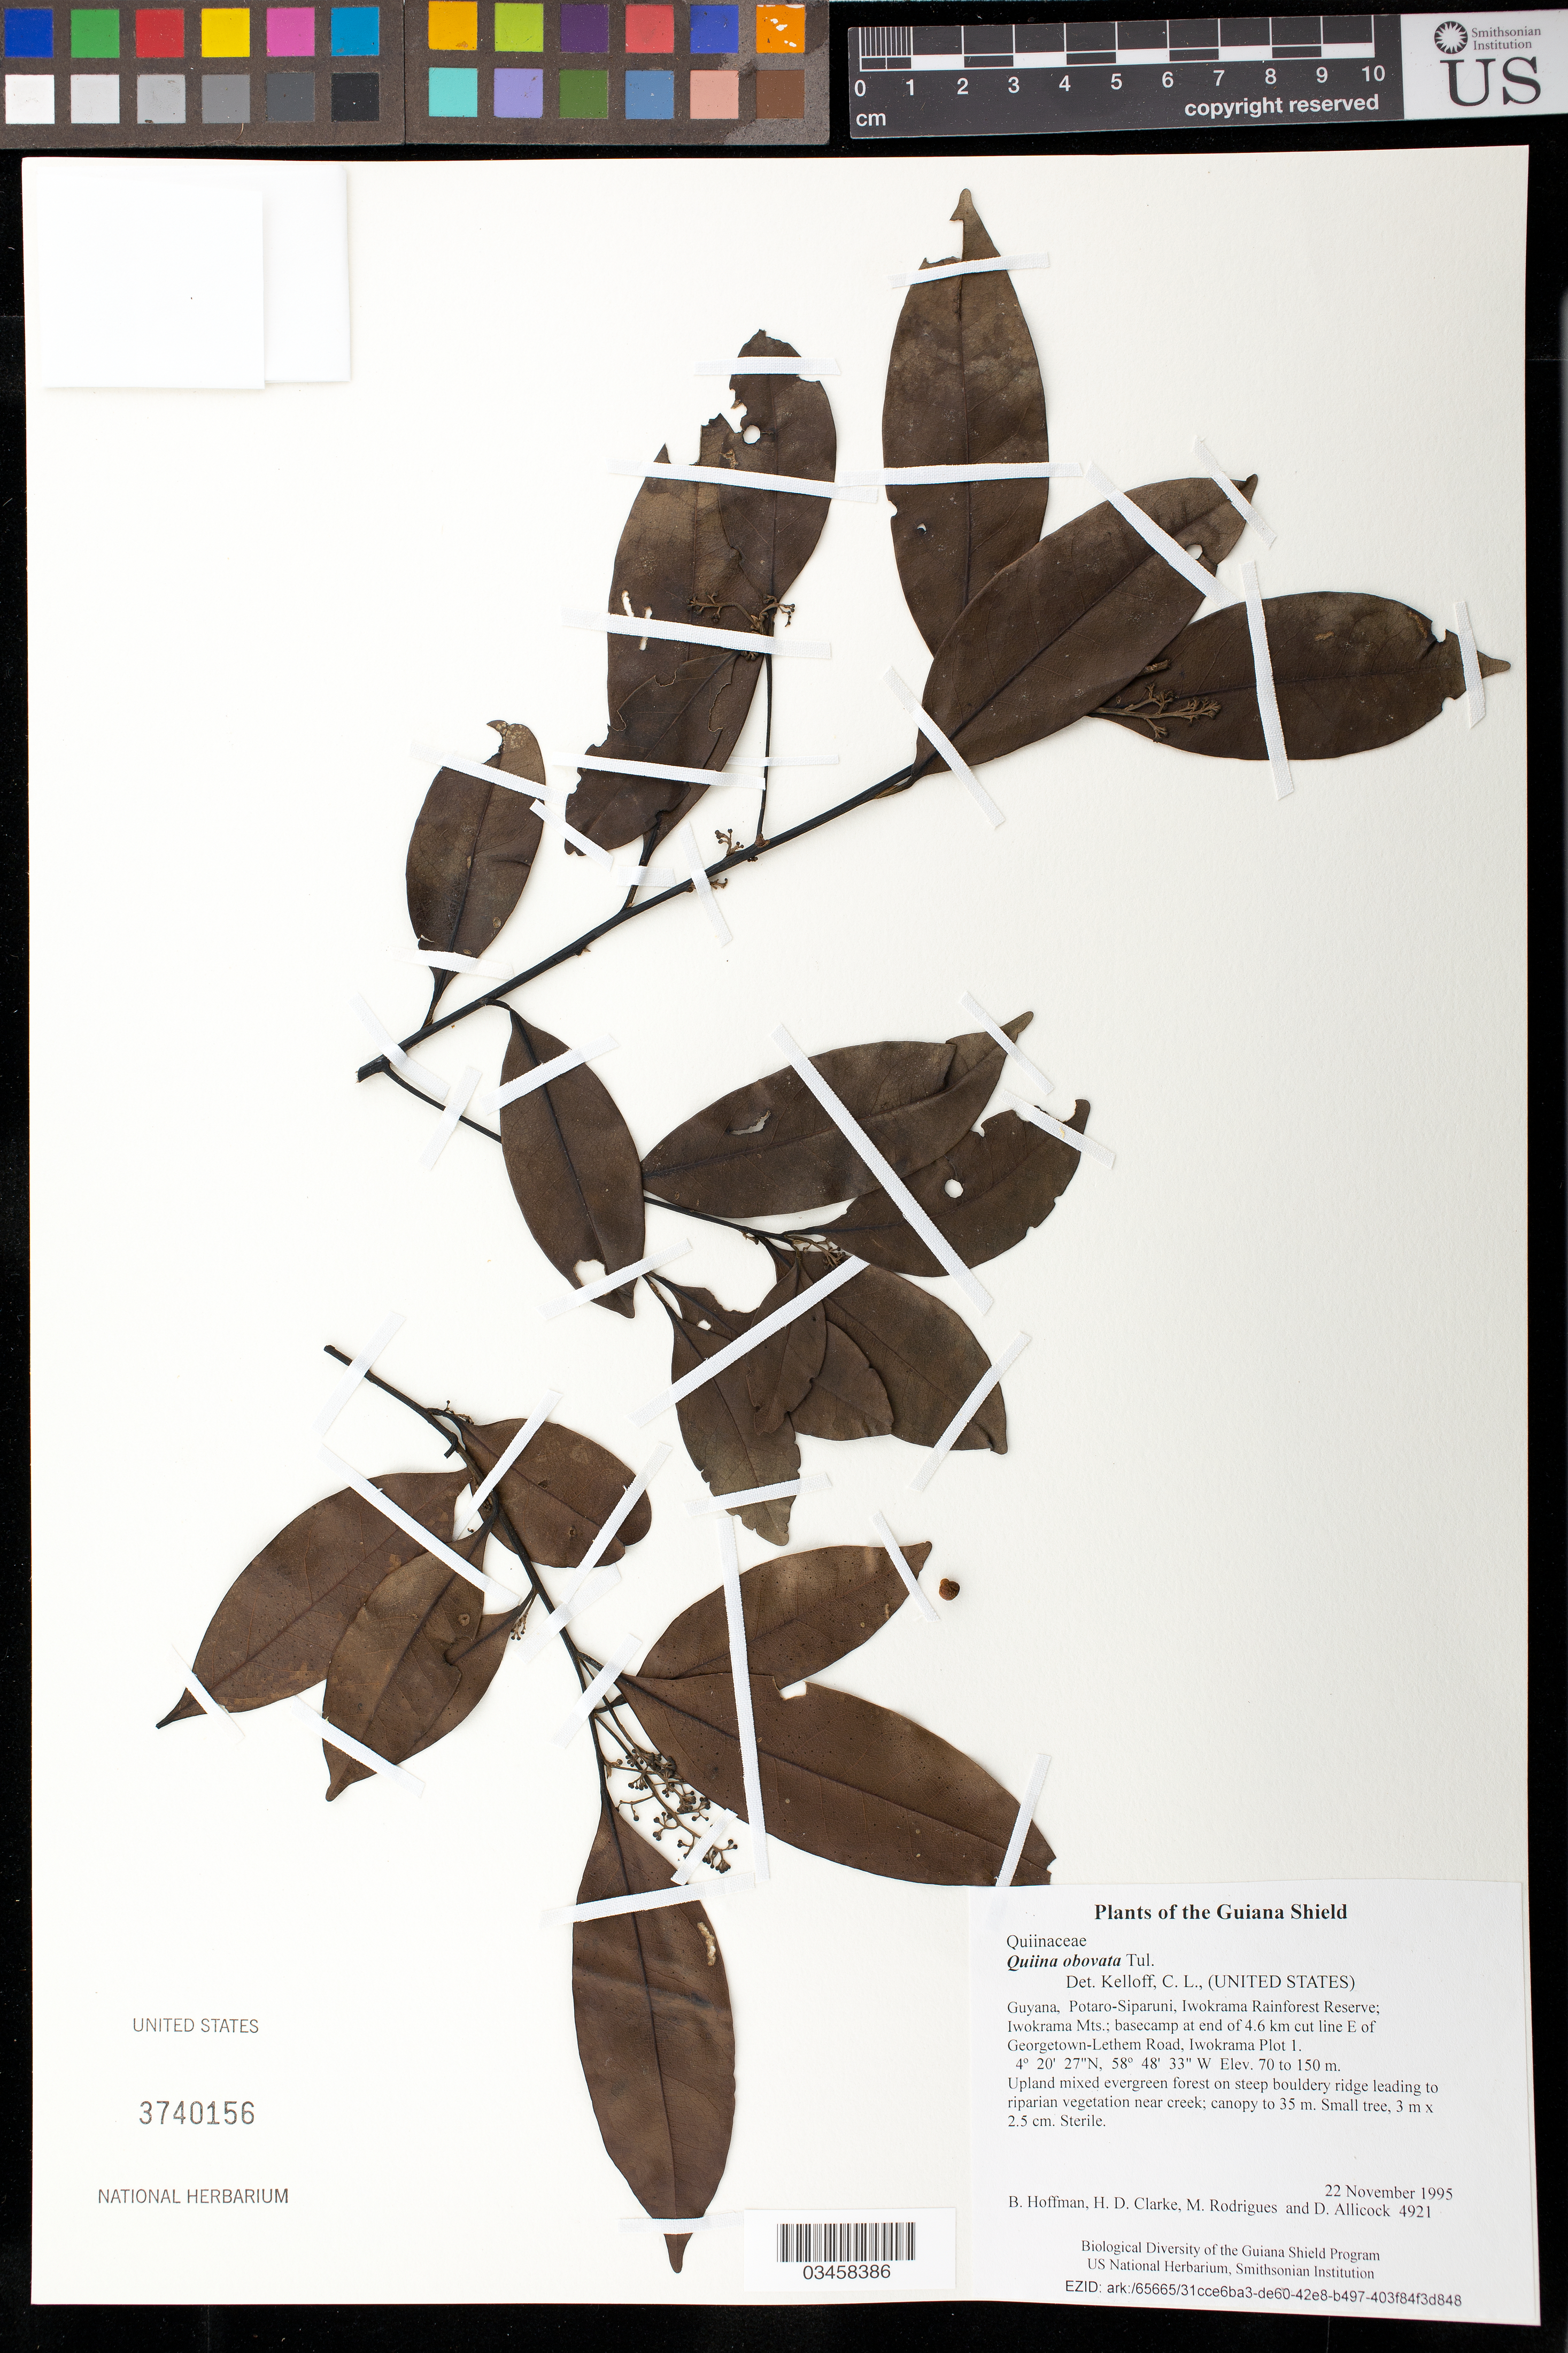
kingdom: Plantae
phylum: Tracheophyta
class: Magnoliopsida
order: Malpighiales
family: Quiinaceae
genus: Quiina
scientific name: Quiina obovata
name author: Tul.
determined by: Kelloff, Carol L.; Liesner, R. L.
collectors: B. Hoffman, H. D. Clarke, M. Rodrigues & D. Allicock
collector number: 4921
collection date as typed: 22 November 1995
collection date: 1995-11-22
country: Guyana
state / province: Potaro-Siparuni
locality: Iwokrama Rainforest Reserve; Iwokrama Mts.; basecamp at end of 4.6 km cut line E of Georgetown-Lethem Road, Iwokrama Plot 1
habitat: Upland mixed evergreen forest on steep bouldery ridge leading to riparian vegetation near creek; canopy to 35 m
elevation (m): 70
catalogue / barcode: US 3740156